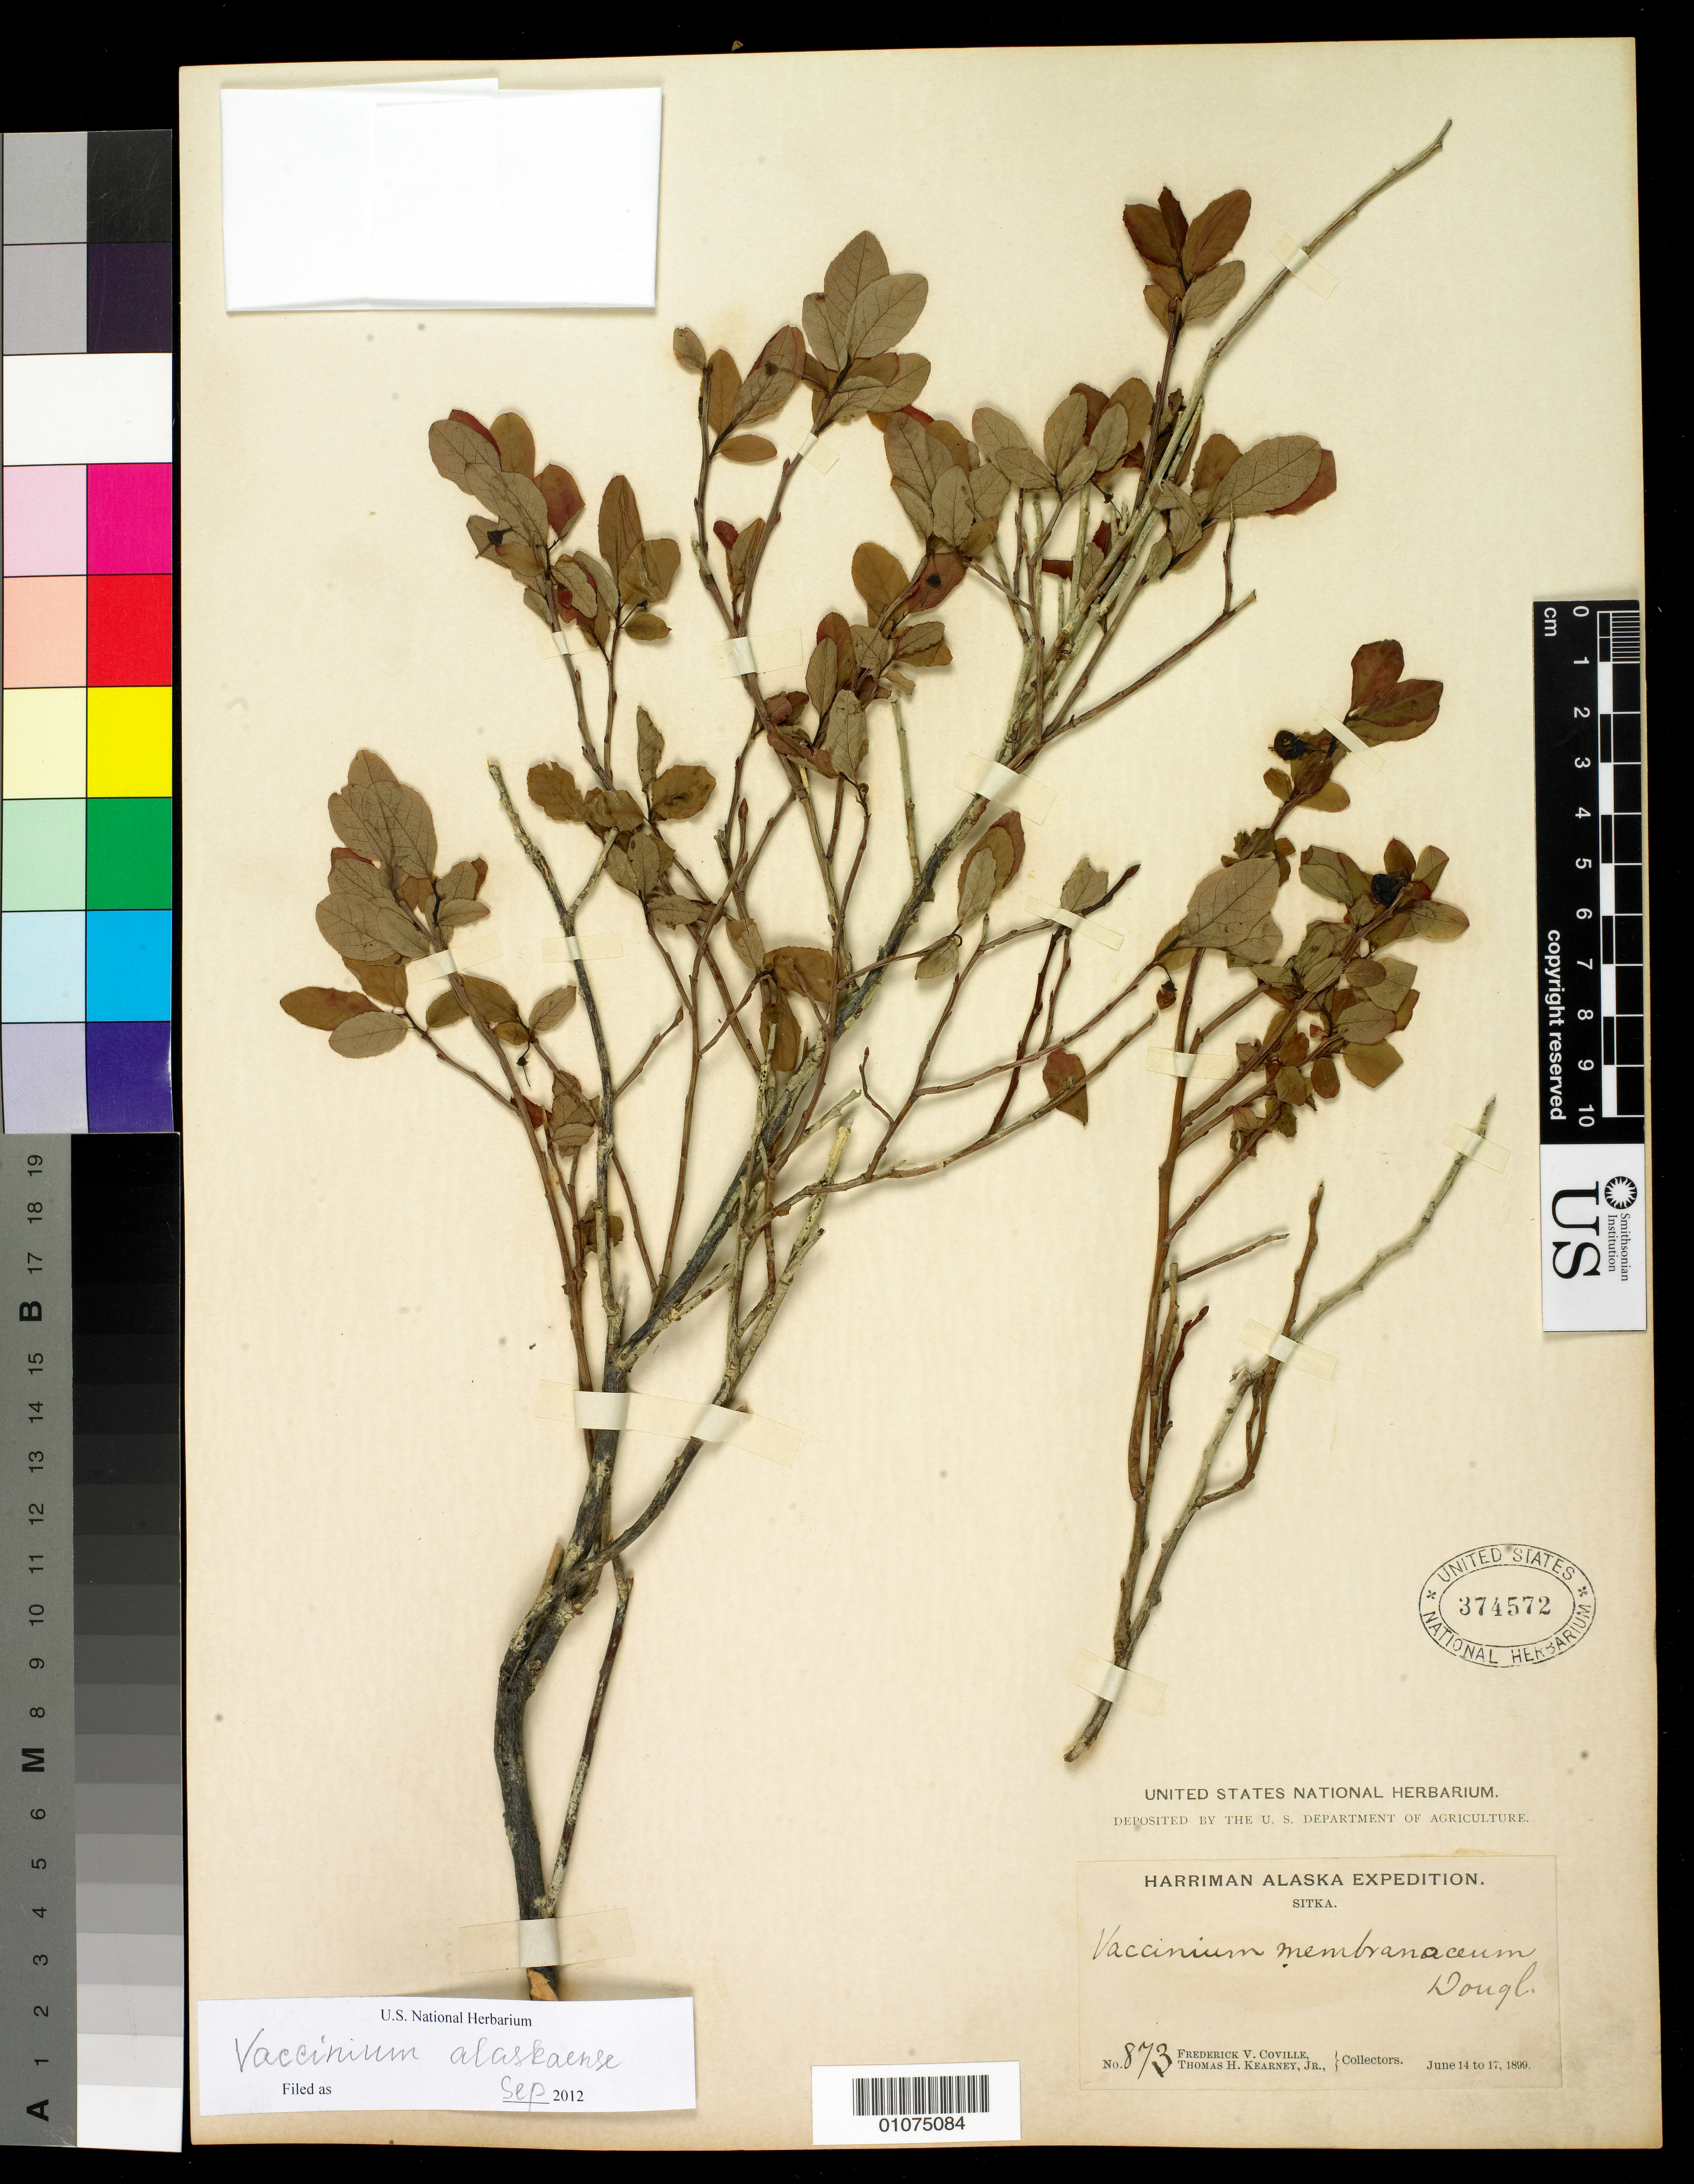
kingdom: Plantae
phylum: Tracheophyta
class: Magnoliopsida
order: Ericales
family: Ericaceae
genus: Vaccinium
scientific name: Vaccinium alaskaense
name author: Howell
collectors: F. V. Coville & T. H. Kearney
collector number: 873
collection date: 1899-06-14/1899-06-17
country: United States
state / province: Alaska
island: Baranof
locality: Sitka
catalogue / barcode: US 374572